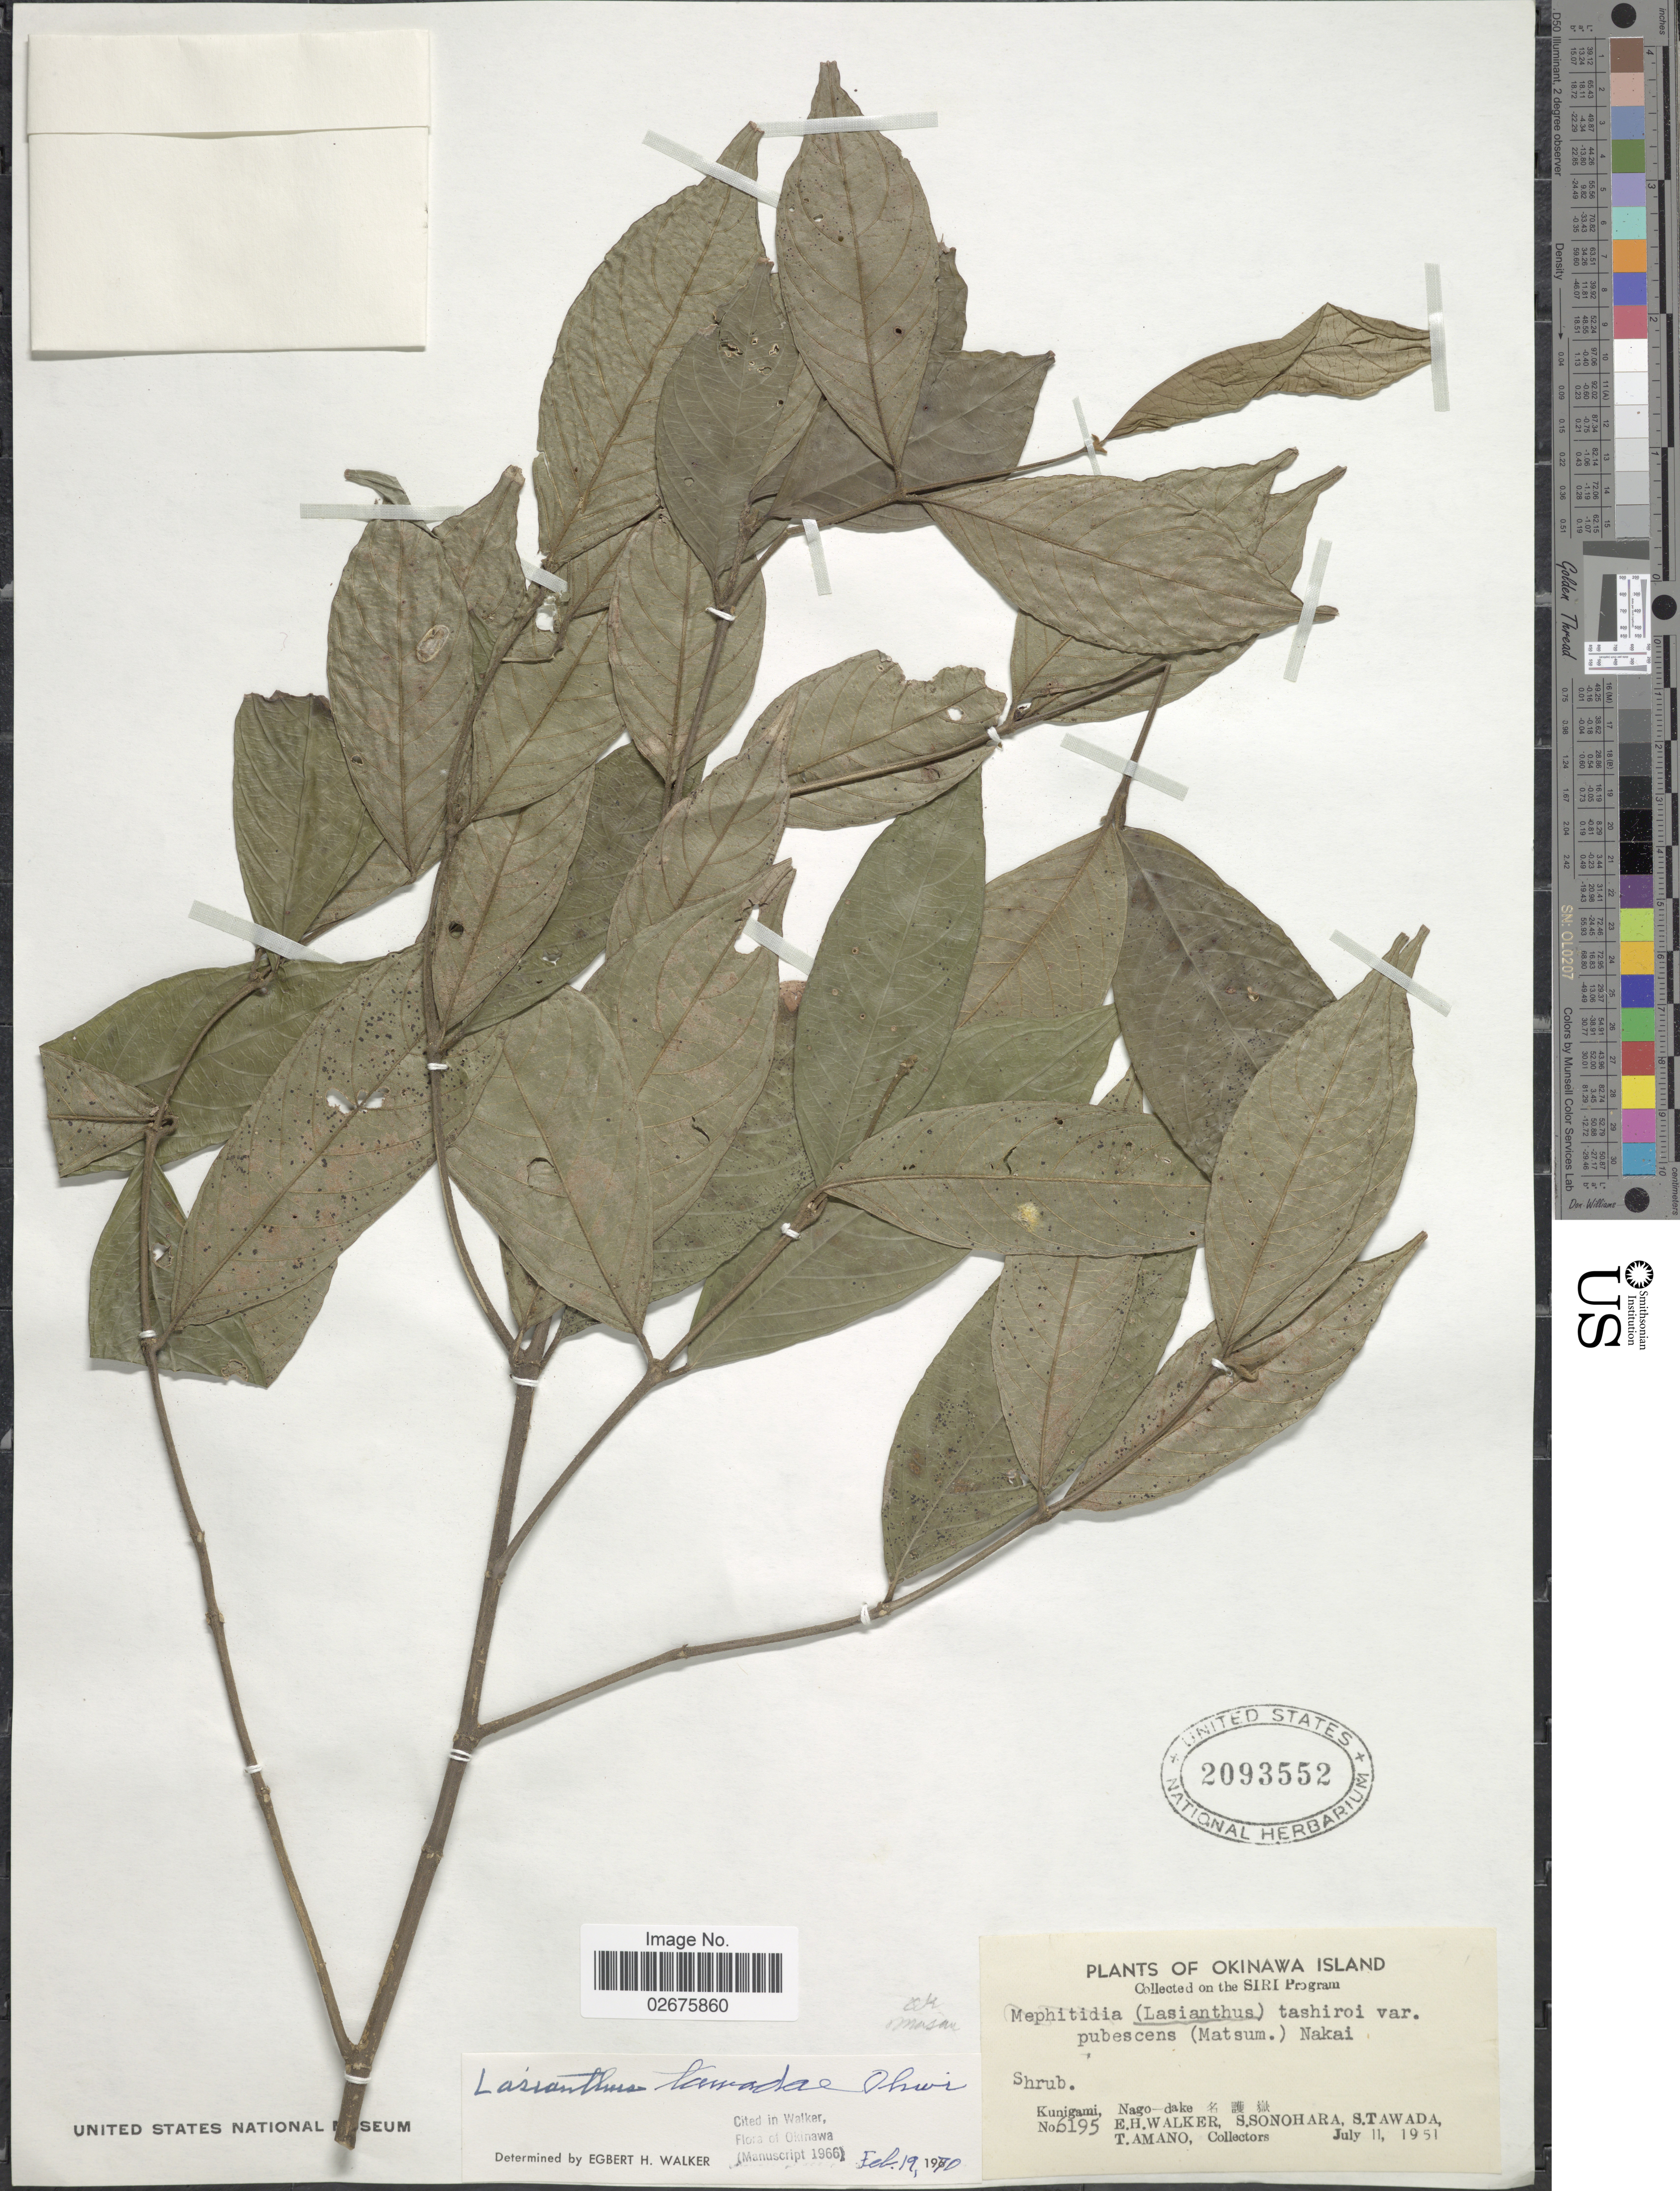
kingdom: Plantae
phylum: Tracheophyta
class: Magnoliopsida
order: Gentianales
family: Rubiaceae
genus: Lasianthus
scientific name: Lasianthus tawadae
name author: Ohwi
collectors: E. H. Walker, S. Sonohara, S. Tawada & T. Amano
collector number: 6195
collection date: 1951-07-11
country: Japan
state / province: Okinawa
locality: Okinawa Island, Kunigami, Nago-dake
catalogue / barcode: US 2093552